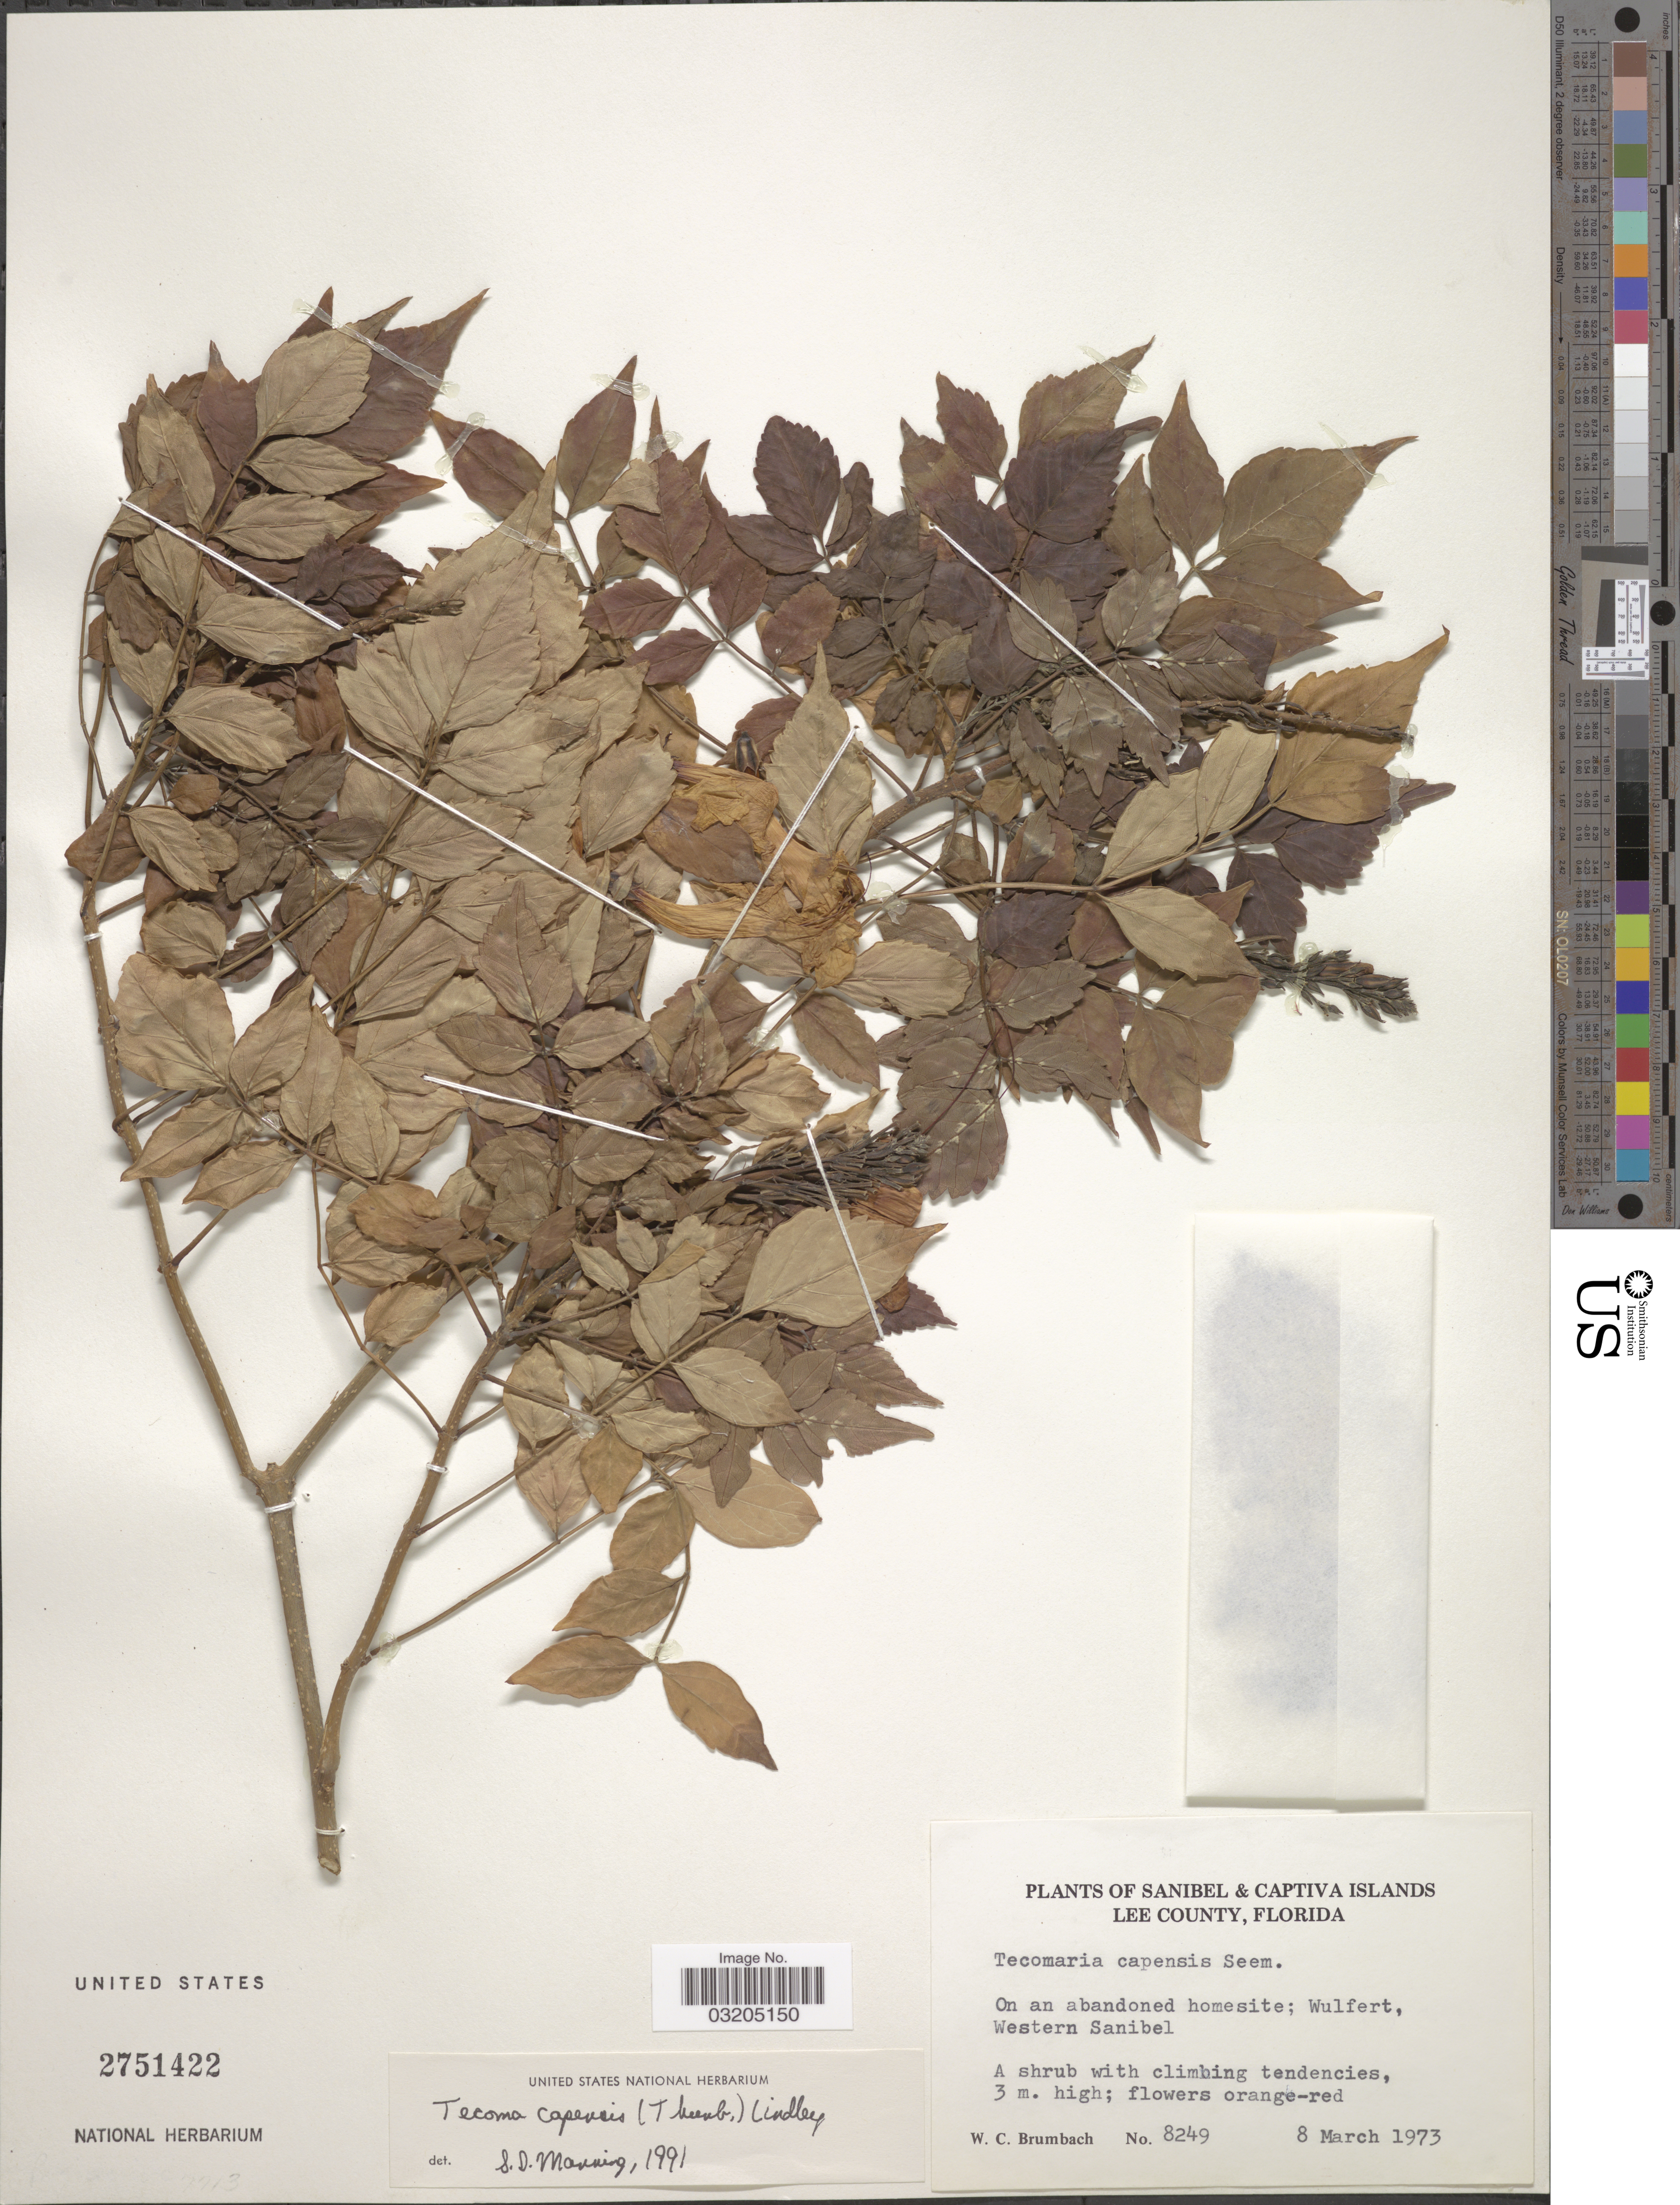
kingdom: Plantae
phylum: Tracheophyta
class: Magnoliopsida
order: Lamiales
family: Bignoniaceae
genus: Tecoma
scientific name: Tecoma capensis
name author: (Thunb.) Lindl.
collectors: W. C. Brumbach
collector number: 8249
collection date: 1973-03-08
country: United States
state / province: Florida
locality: Sanibel & Captiva Islands, Lee County. Wulfert, Western Sanibel.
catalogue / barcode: US 2751422